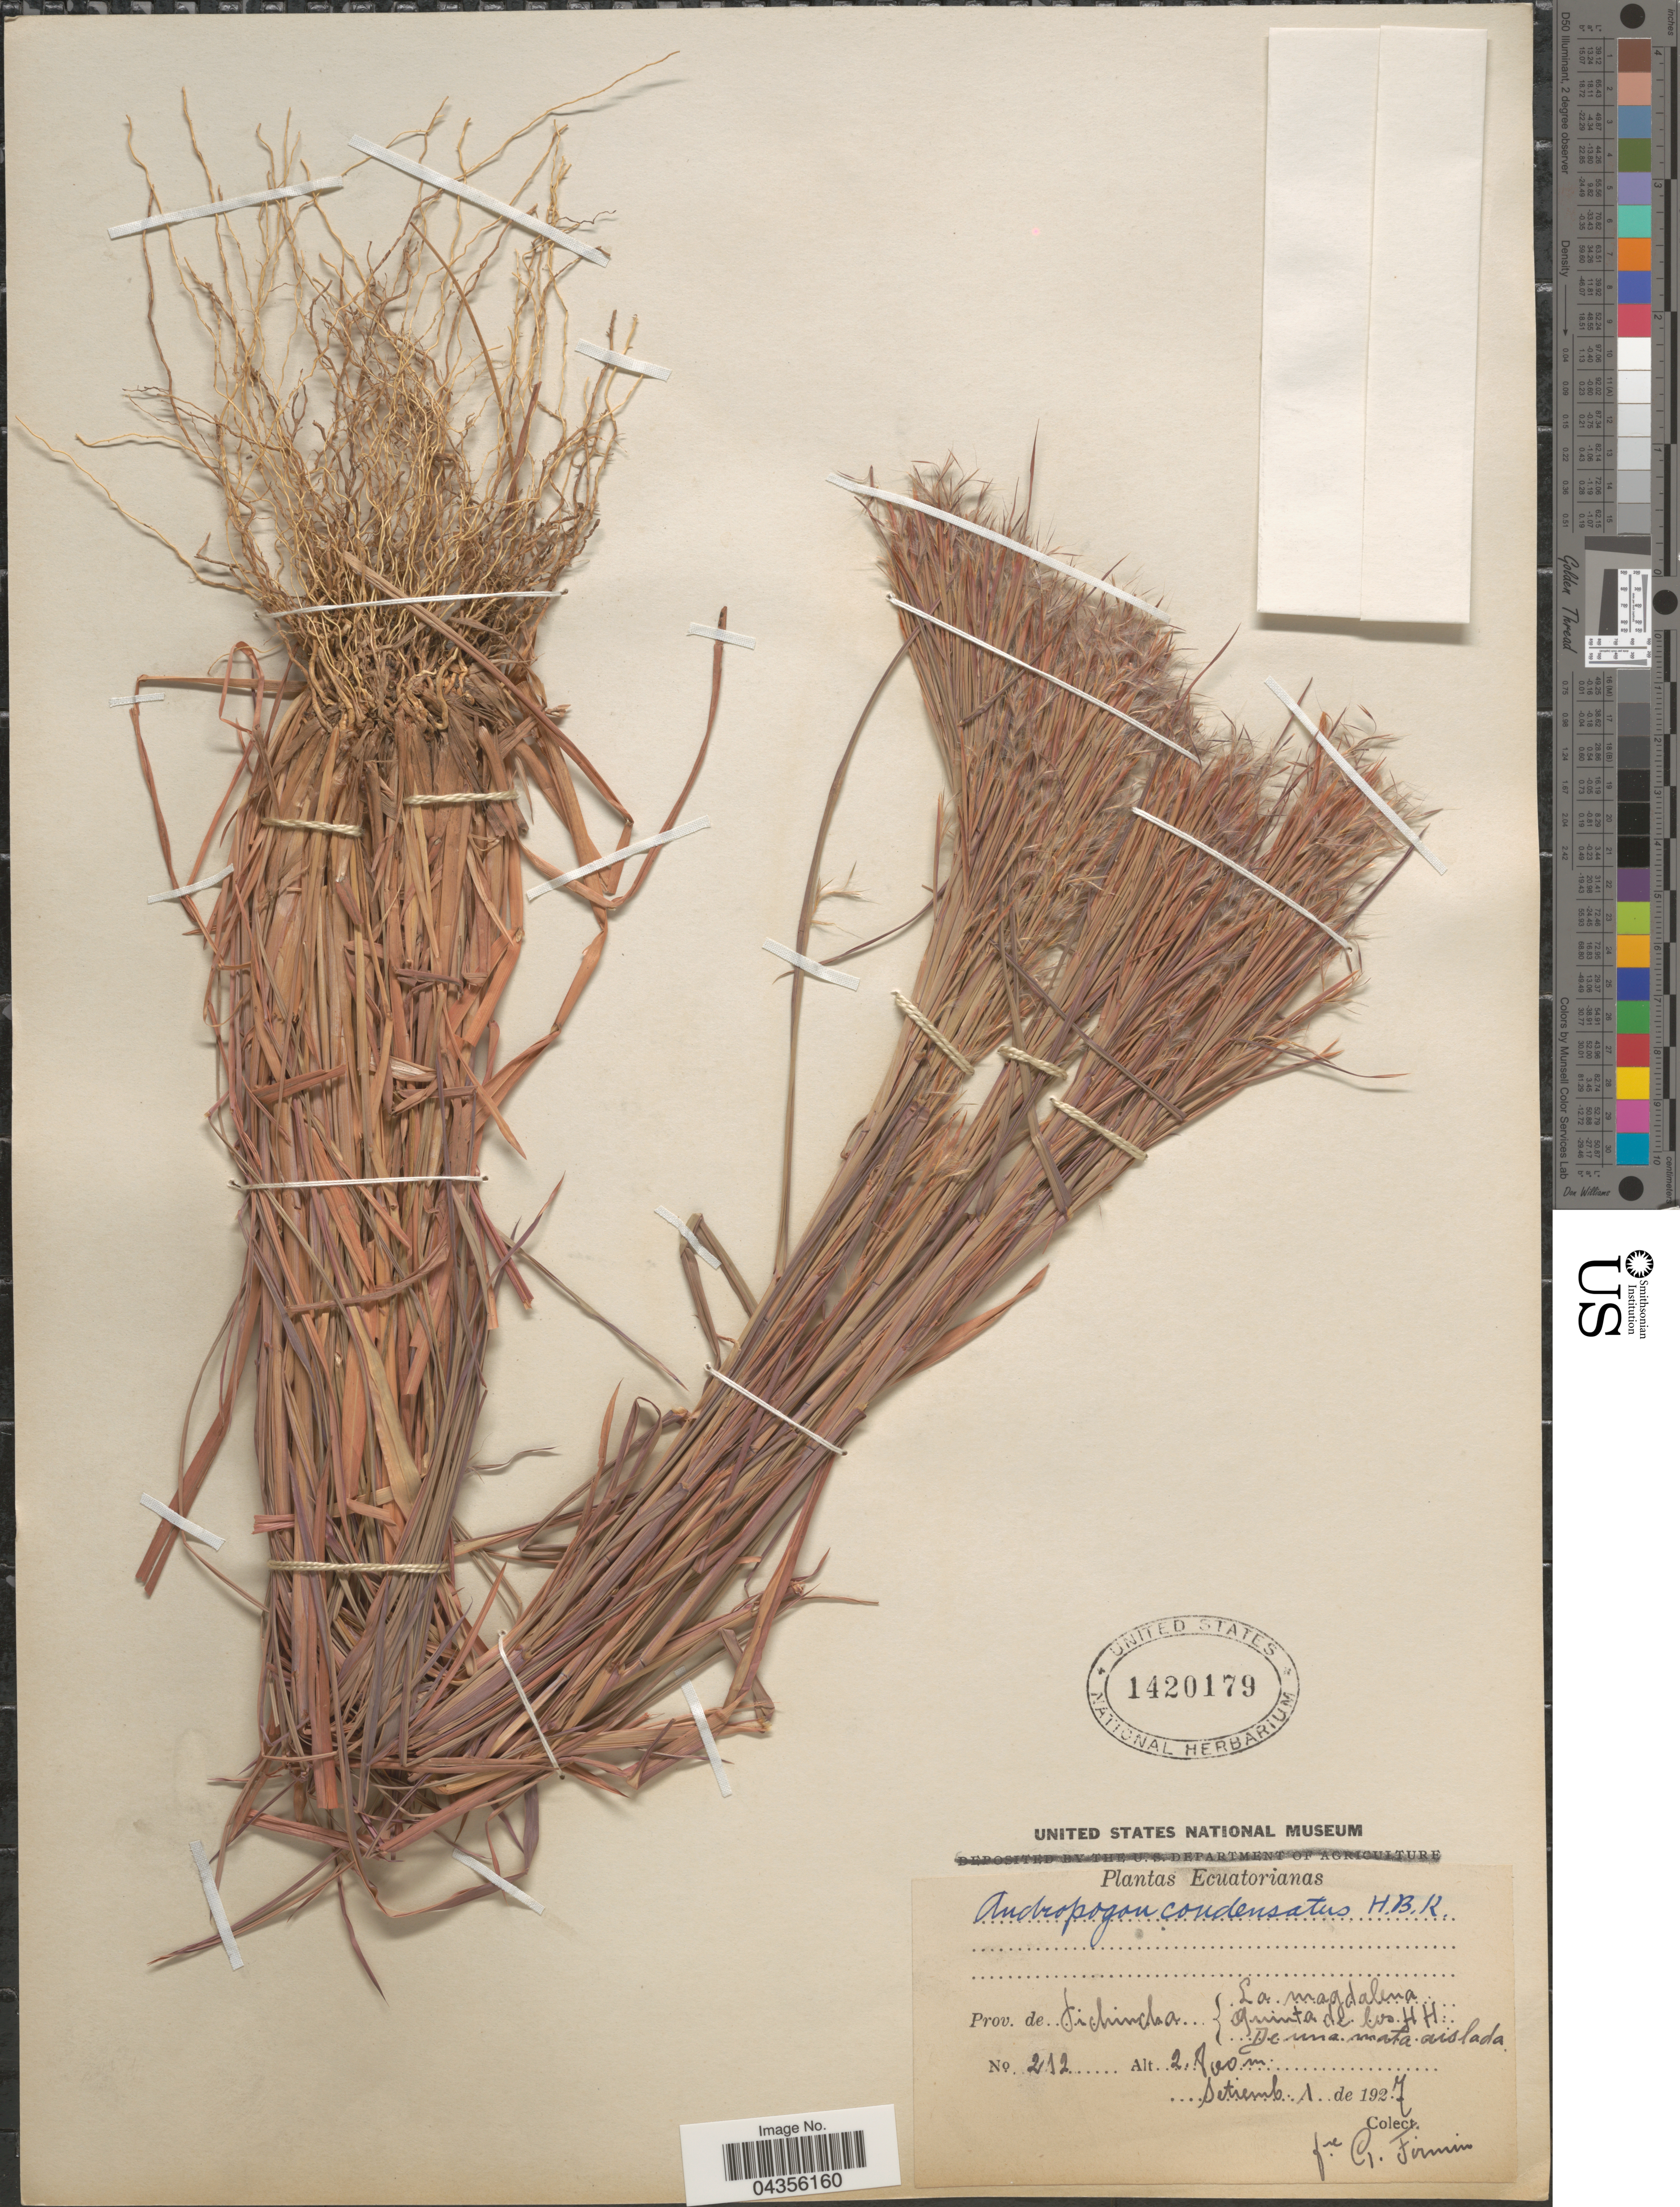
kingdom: Plantae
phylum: Tracheophyta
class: Liliopsida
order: Poales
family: Poaceae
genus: Schizachyrium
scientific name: Schizachyrium condensatum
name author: (Kunth) Nees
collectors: F. Firmin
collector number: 212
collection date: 1927-09-01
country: Ecuador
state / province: Pichincha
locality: La Magdalena quinta de los H. H. de De una mata aislada.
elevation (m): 2800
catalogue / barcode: US 1420179